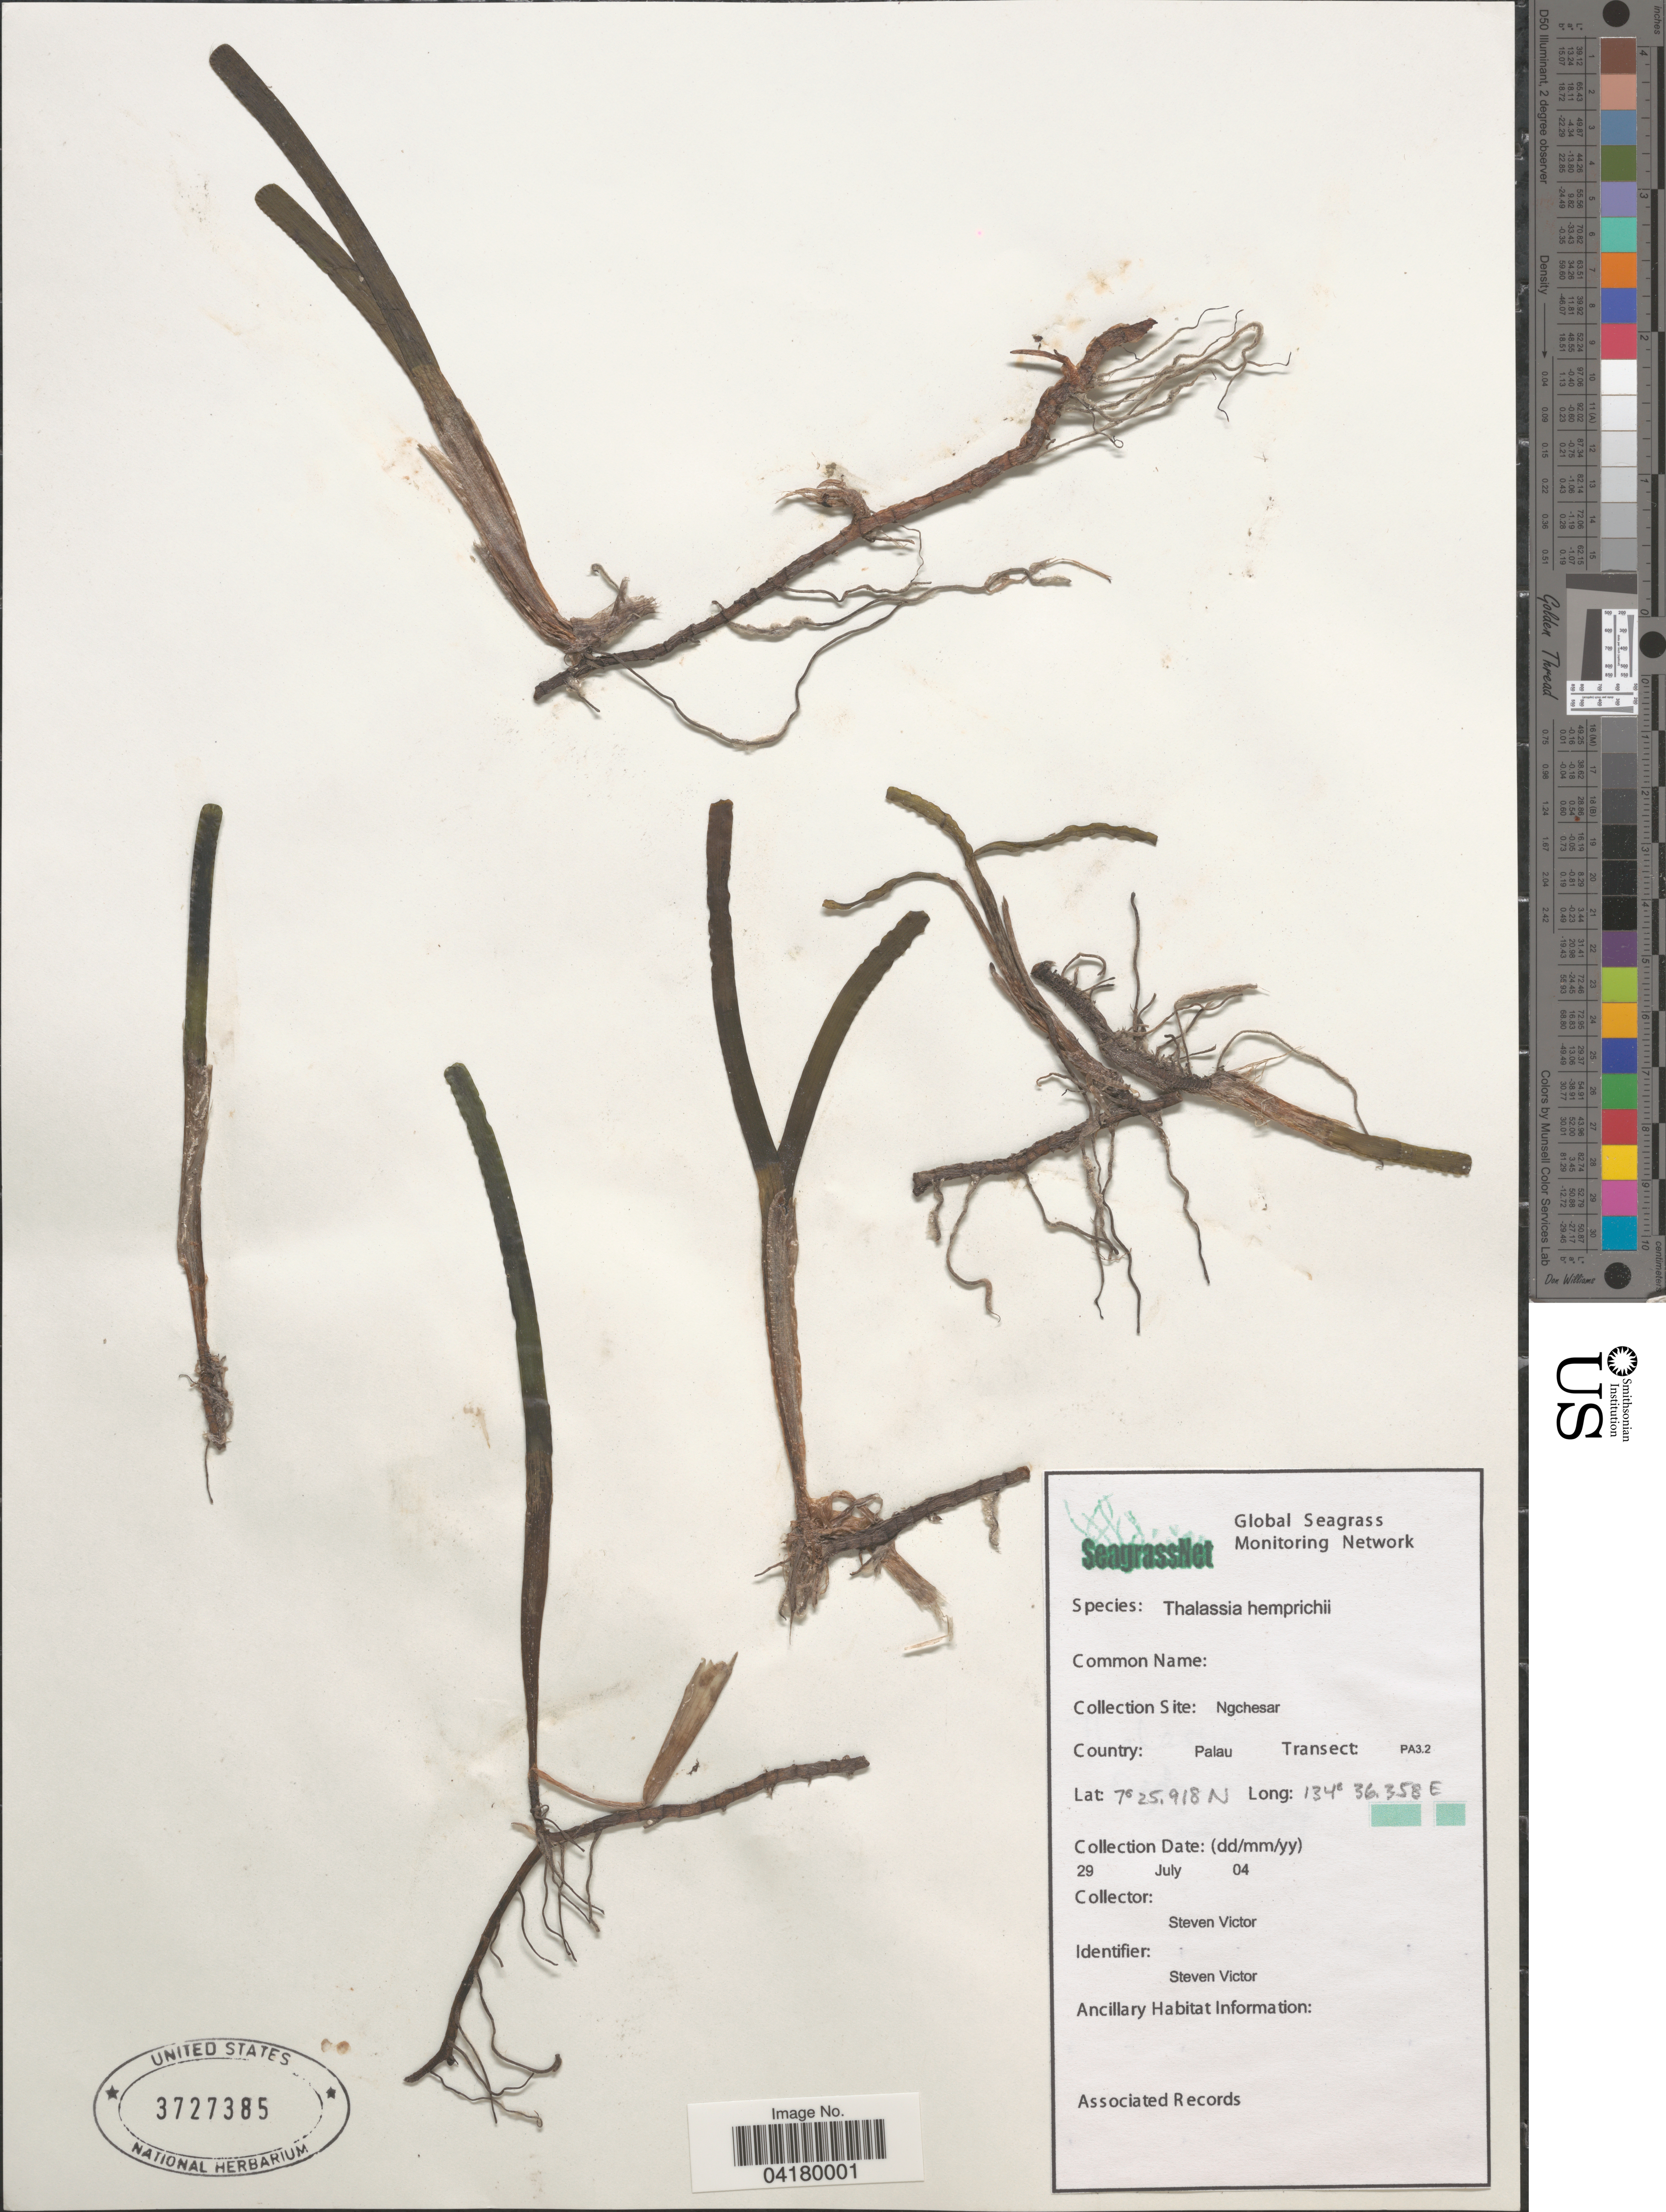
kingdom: Plantae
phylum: Tracheophyta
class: Liliopsida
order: Alismatales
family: Hydrocharitaceae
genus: Thalassia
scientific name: Thalassia hemprichii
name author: Asch.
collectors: S. Victor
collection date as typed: Transcribed d/m/y: 29/7/4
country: Palau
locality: Collection Site: Ngchesar. Country: Palau. Transect: PA3.2.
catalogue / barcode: US 3727385